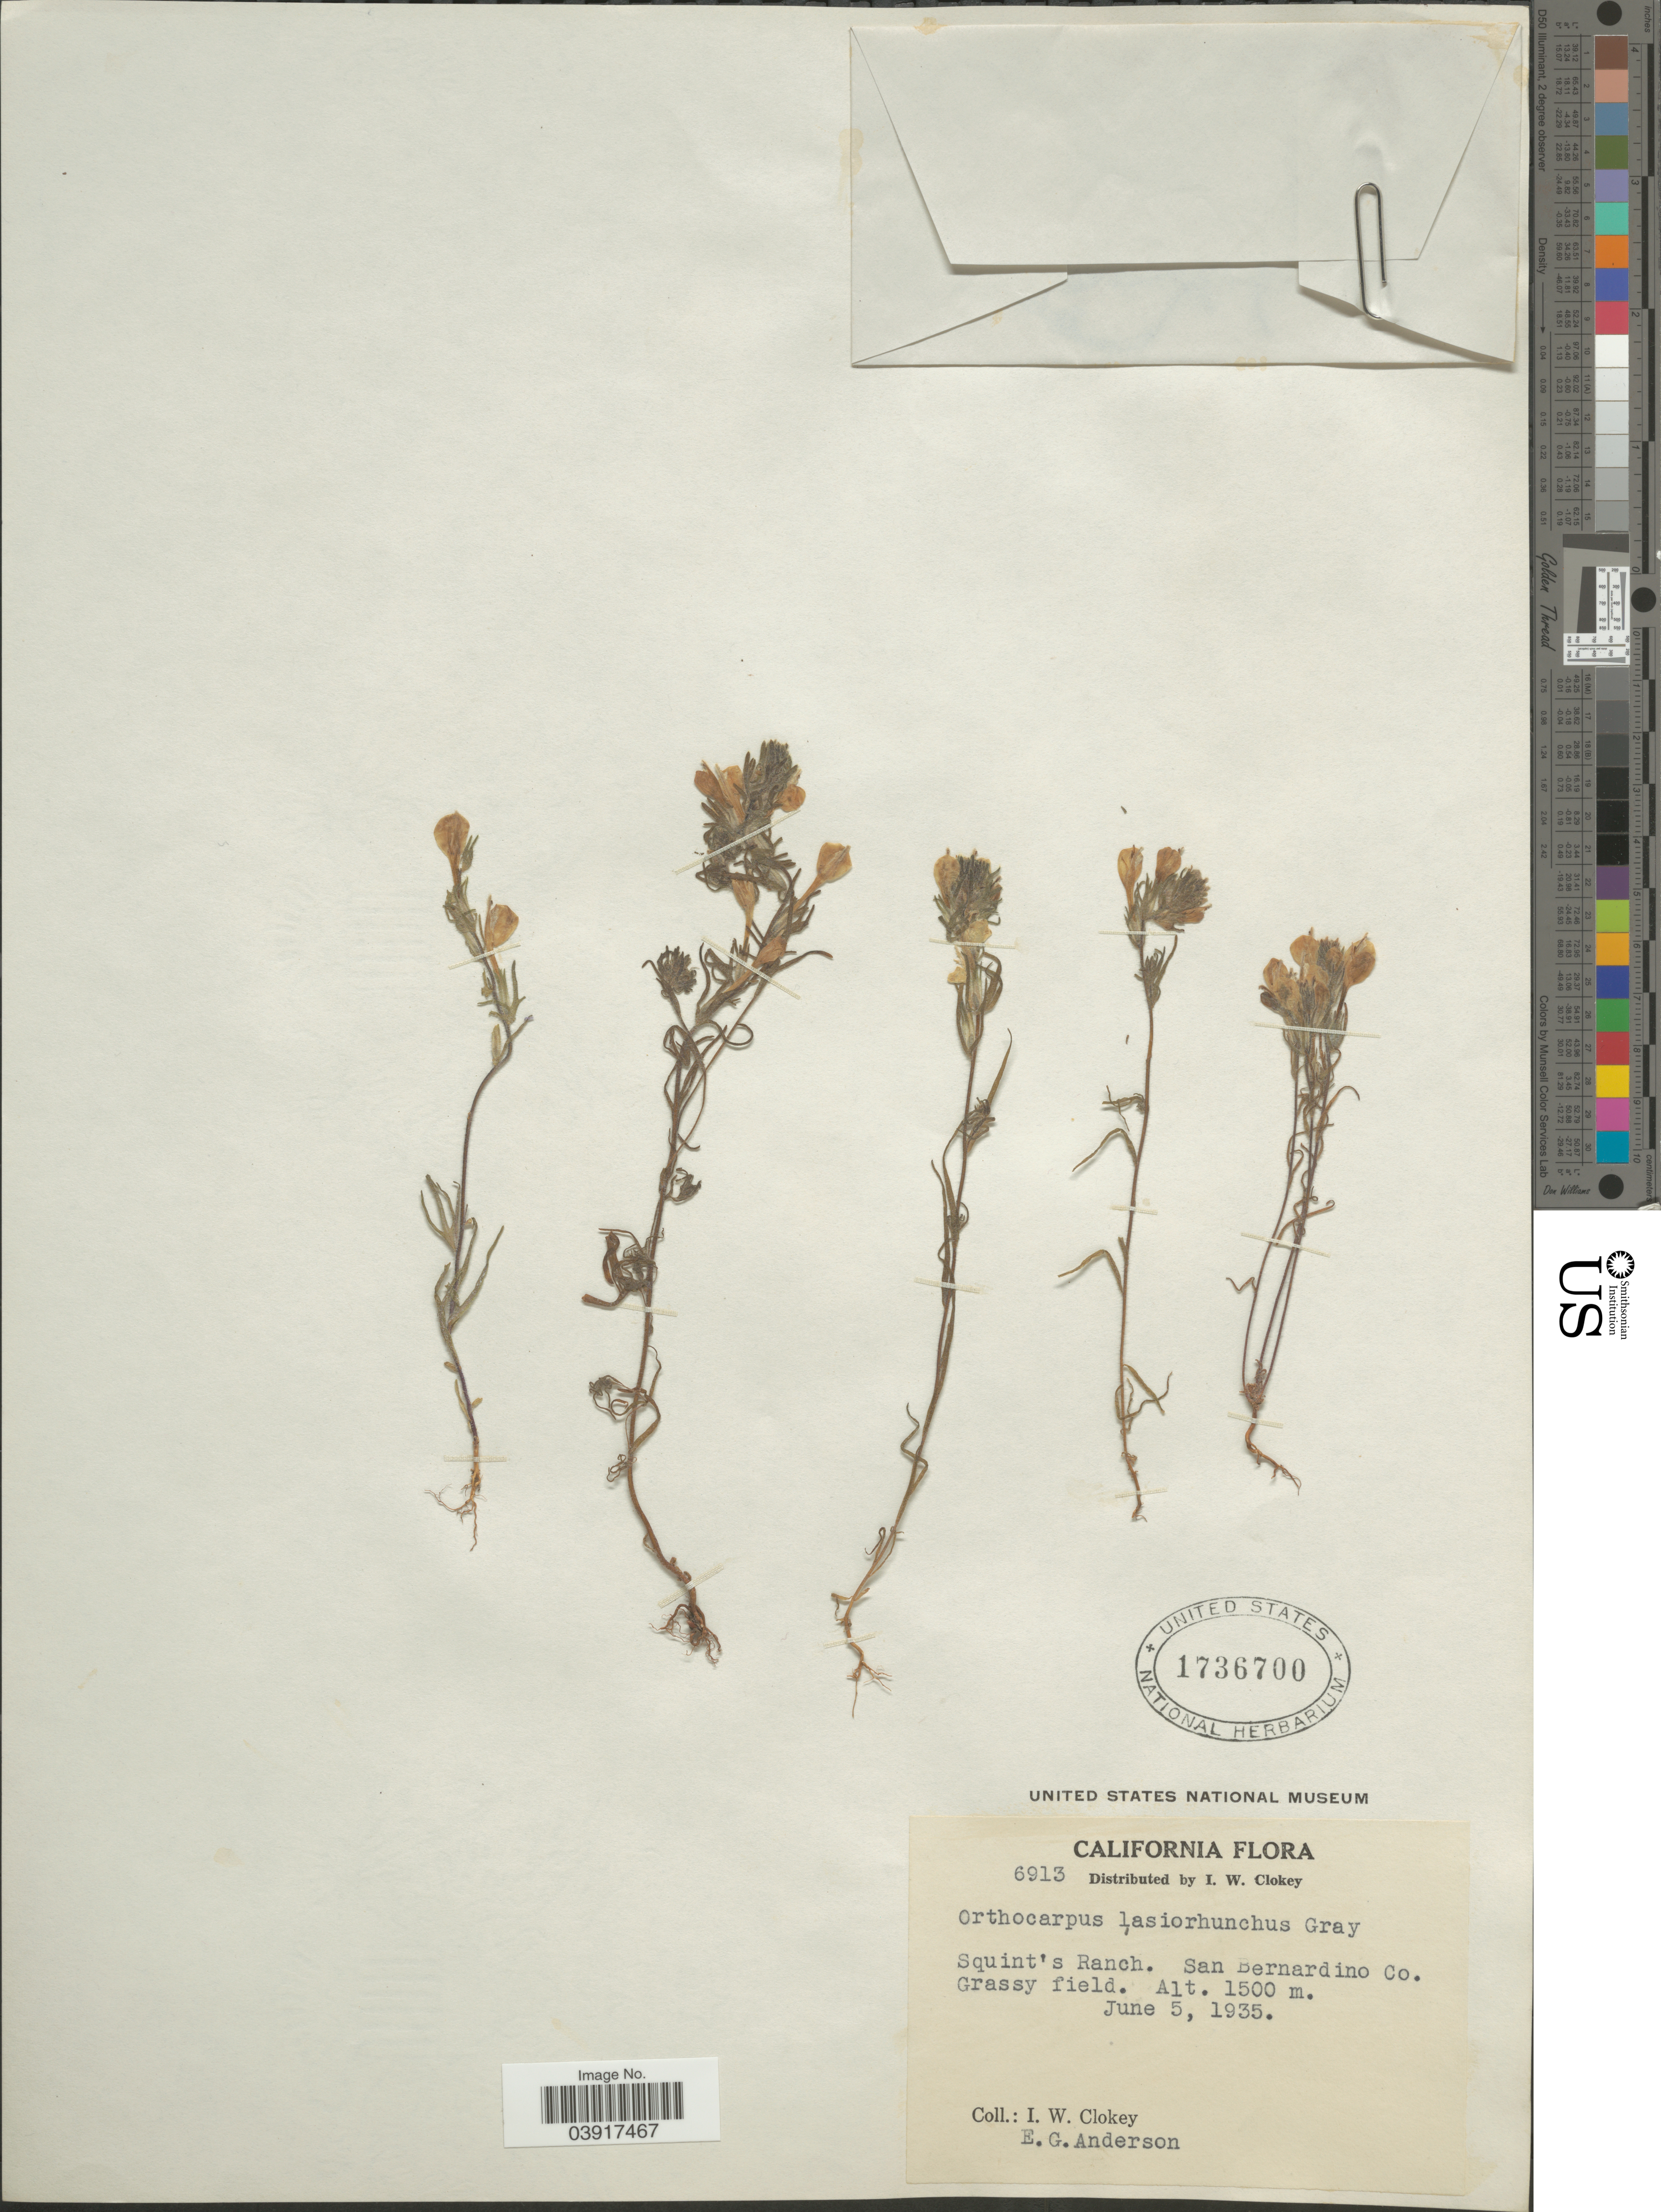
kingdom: Plantae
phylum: Tracheophyta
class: Magnoliopsida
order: Lamiales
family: Orobanchaceae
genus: Orthocarpus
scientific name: Orthocarpus lasiorhynchus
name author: A. Gray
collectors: I. W. Clokey & E. G. Anderson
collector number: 6913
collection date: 1935-06-05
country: United States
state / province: California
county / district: San Bernardino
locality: Squint's Ranch. San Bernardino Co.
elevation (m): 1500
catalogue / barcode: US 1736700